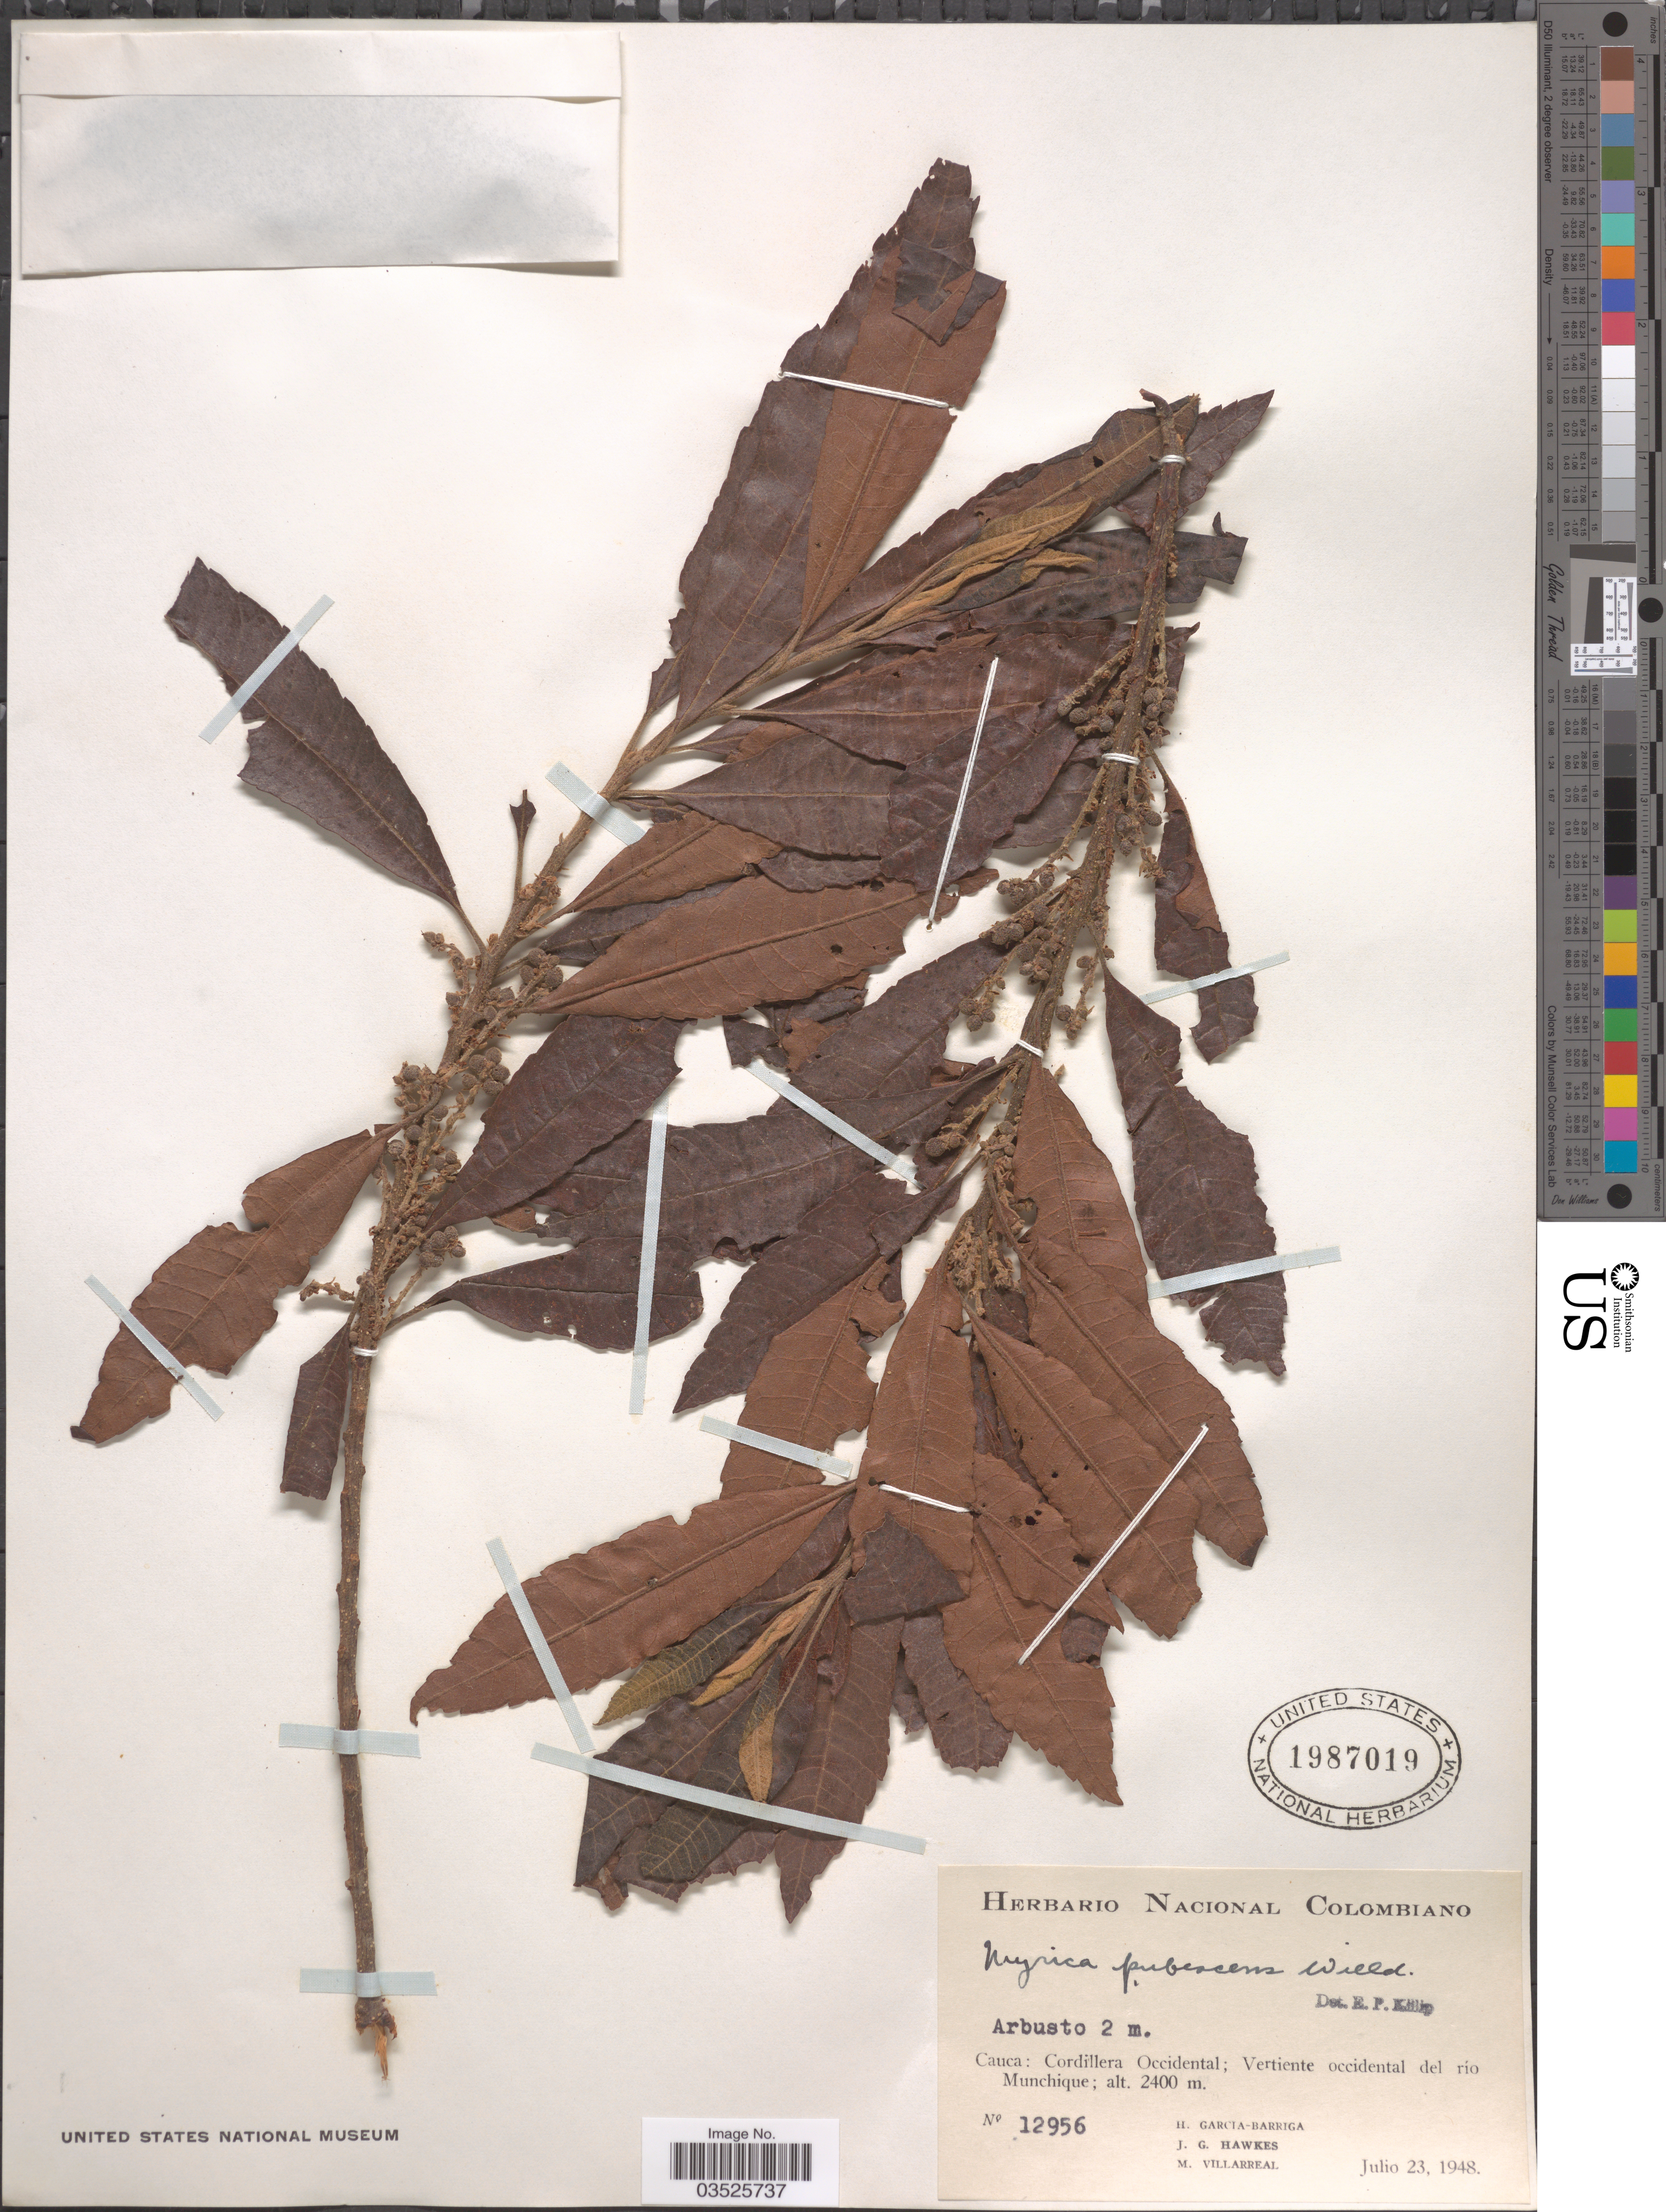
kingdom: Plantae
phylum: Tracheophyta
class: Magnoliopsida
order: Fagales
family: Myricaceae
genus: Morella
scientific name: Morella pubescens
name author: (Humb. & Bonpl. ex Willd.) Wilbur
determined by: Strong, M. T., (US), Smithsonian Institution - National Museum of Natural History (UNITED STATES)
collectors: H. García Barriga, J. Hawkes & M. Villareal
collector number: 12956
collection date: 1948-07-23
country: Colombia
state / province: Cauca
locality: Cordillera Occidental; Vertiente occidental del río Munchique.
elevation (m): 2400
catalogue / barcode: US 1987019